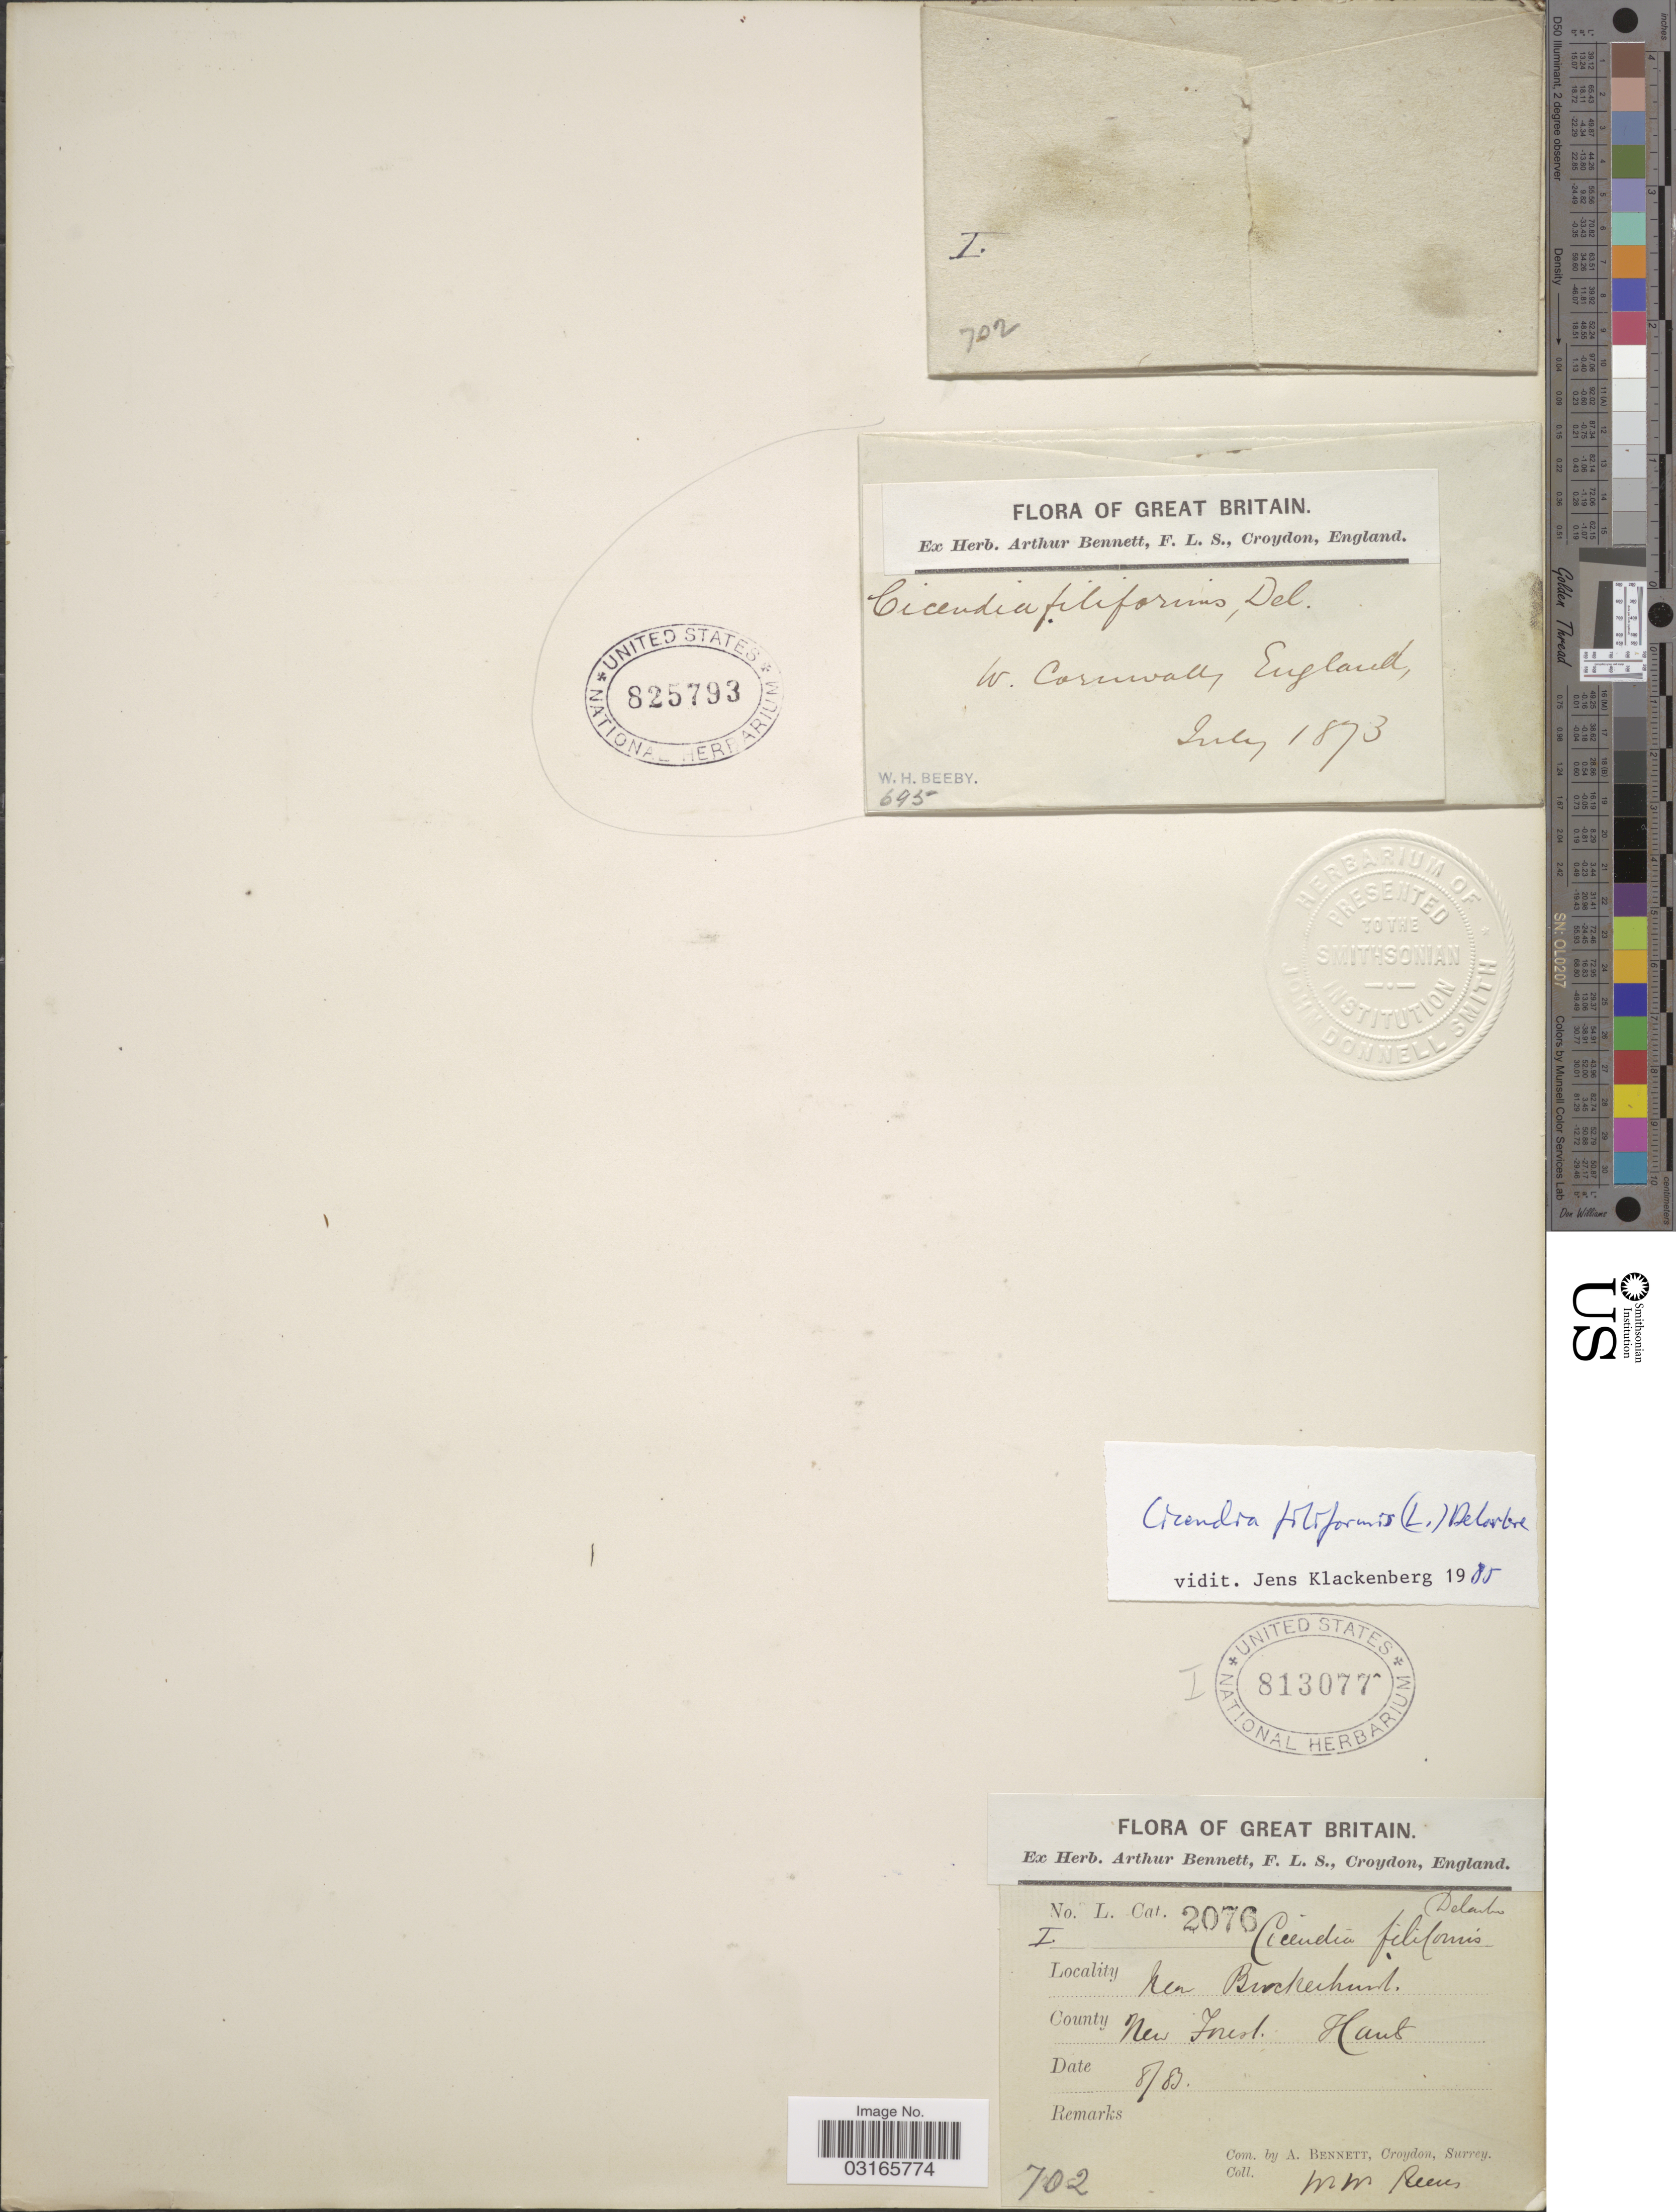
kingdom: Plantae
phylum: Tracheophyta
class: Magnoliopsida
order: Gentianales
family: Gentianaceae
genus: Cicendia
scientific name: Cicendia filiformis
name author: (L.) Delarbre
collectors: W. Beeby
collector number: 695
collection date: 1873-07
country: United Kingdom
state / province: England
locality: Great Britain. W. Cornwally England.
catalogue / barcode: US 825793-2